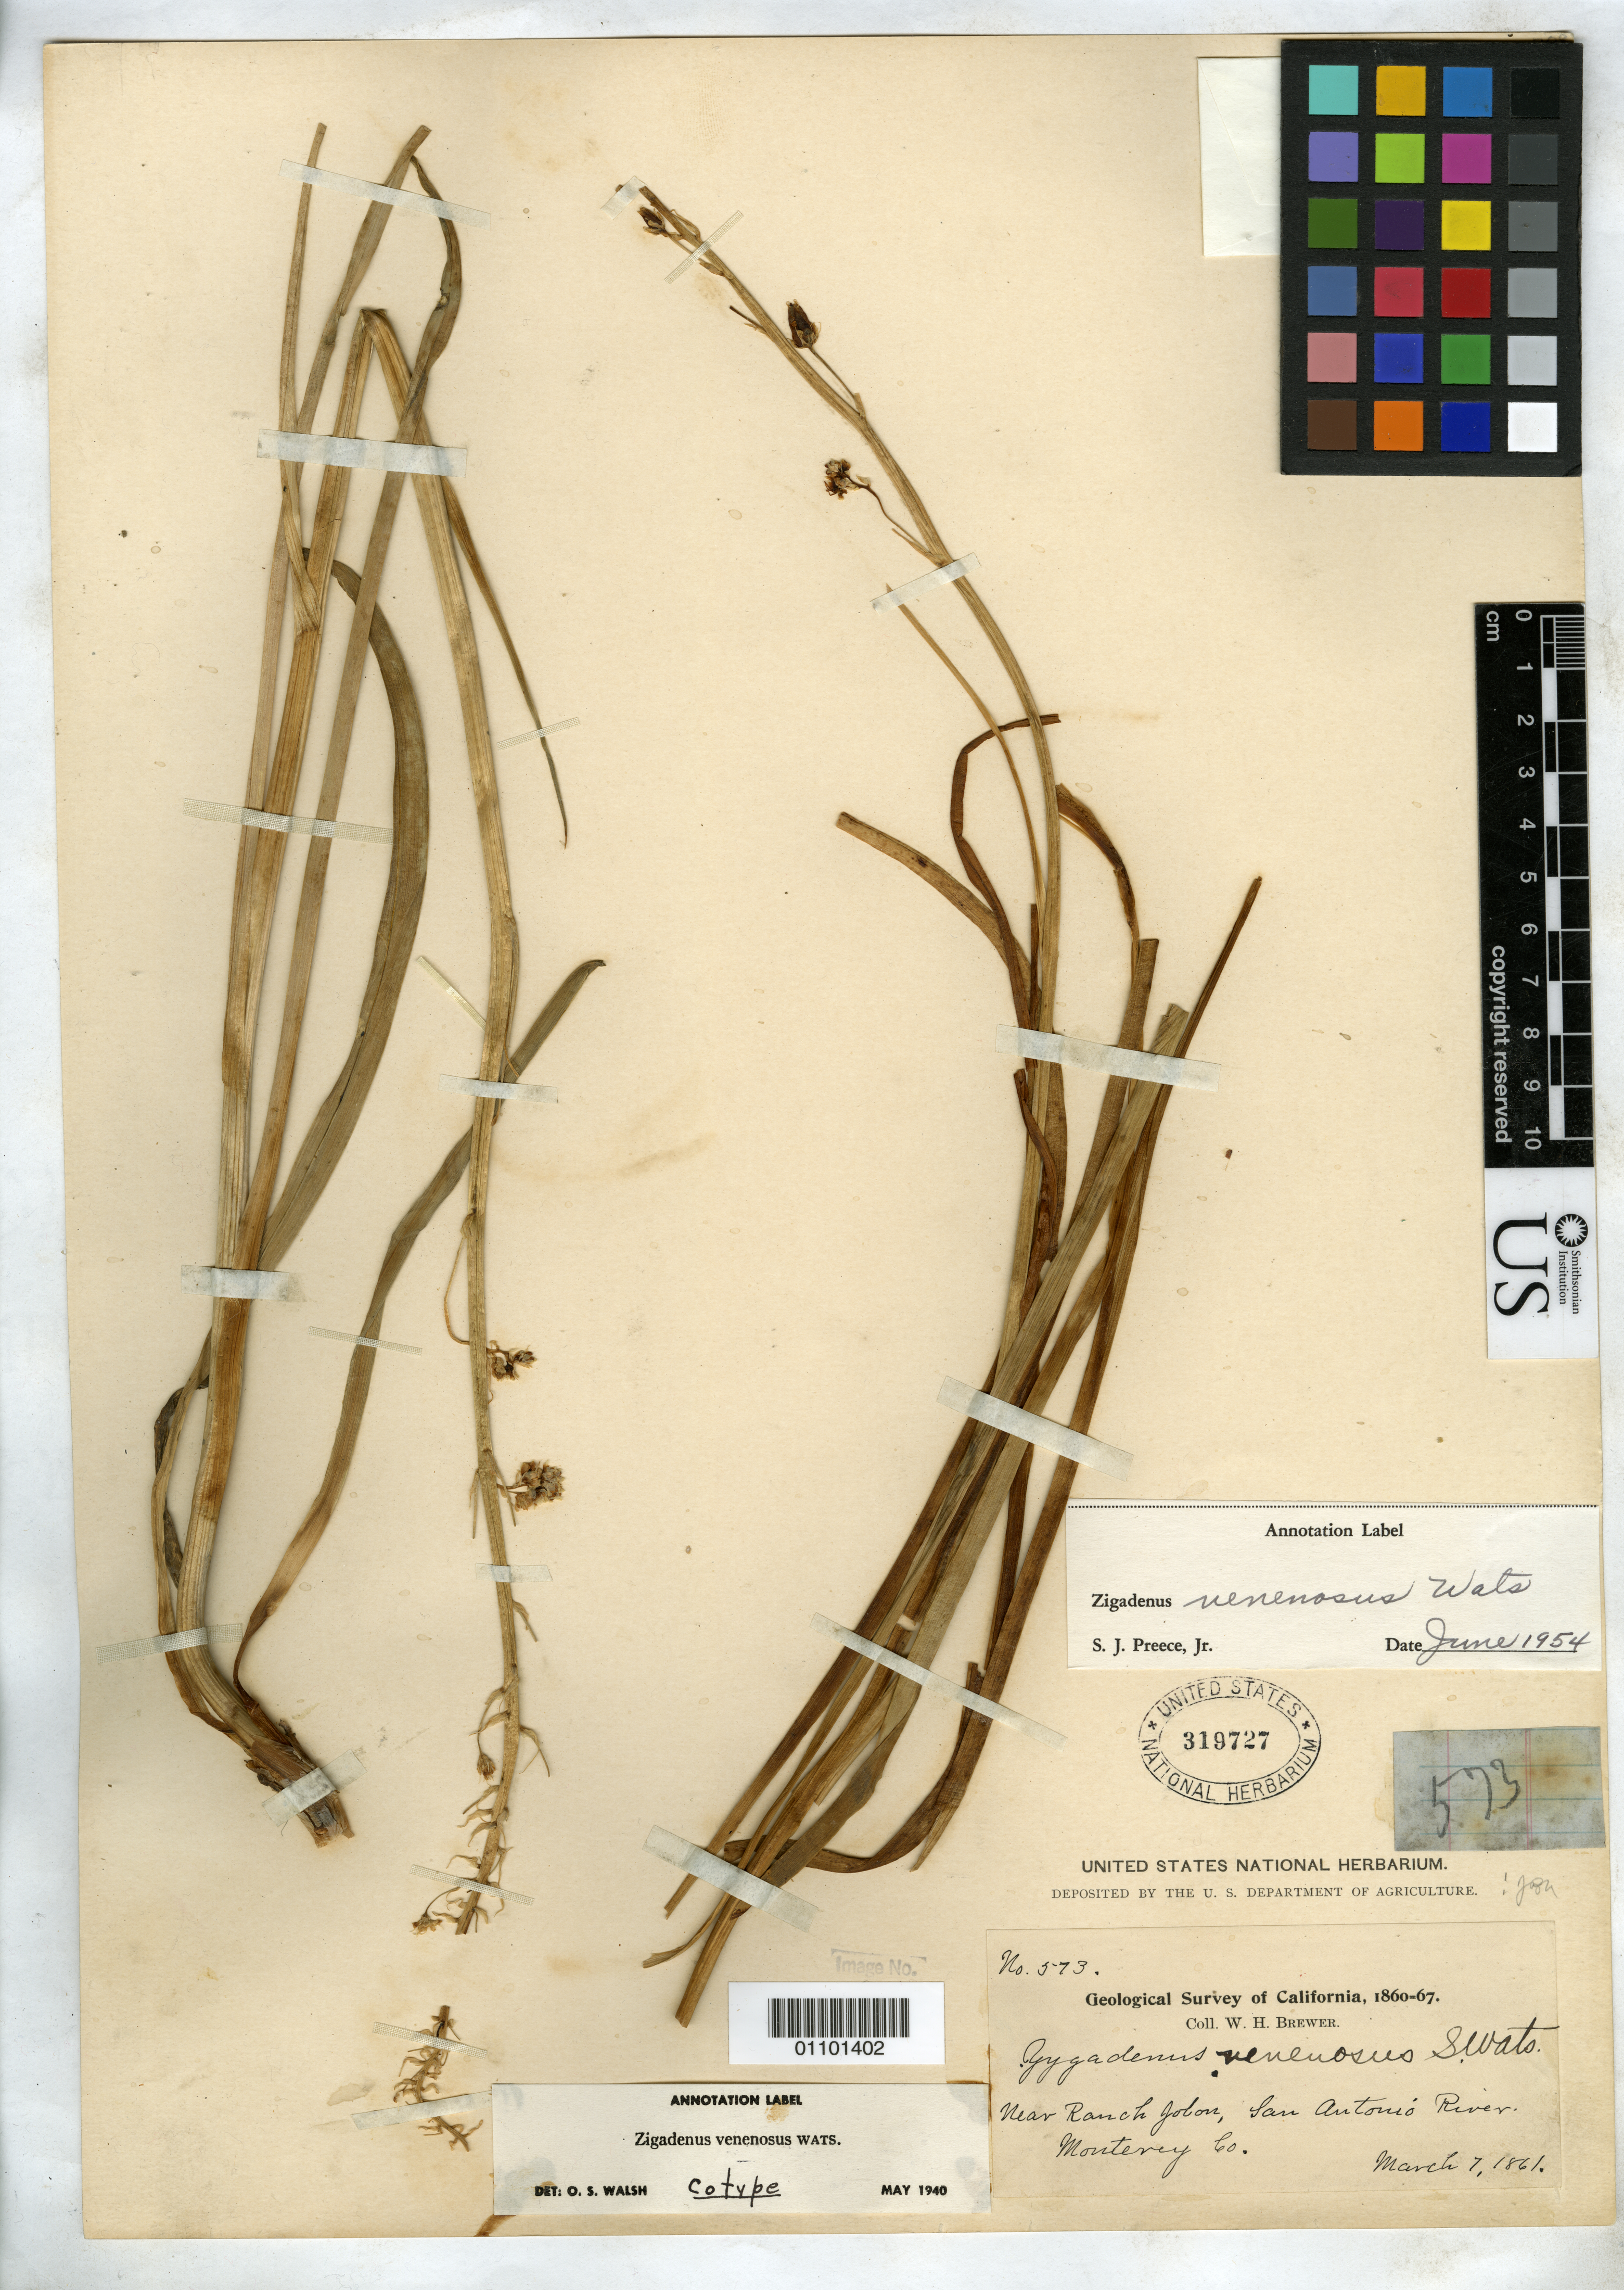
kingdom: Plantae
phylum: Tracheophyta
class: Liliopsida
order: Liliales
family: Melanthiaceae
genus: Zigadenus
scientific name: Zigadenus venenosus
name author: S. Watson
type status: Syntype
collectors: W. H. Brewer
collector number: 573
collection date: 1861-03-07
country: United States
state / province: California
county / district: Monterey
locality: San Antonio River.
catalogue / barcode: US 319727